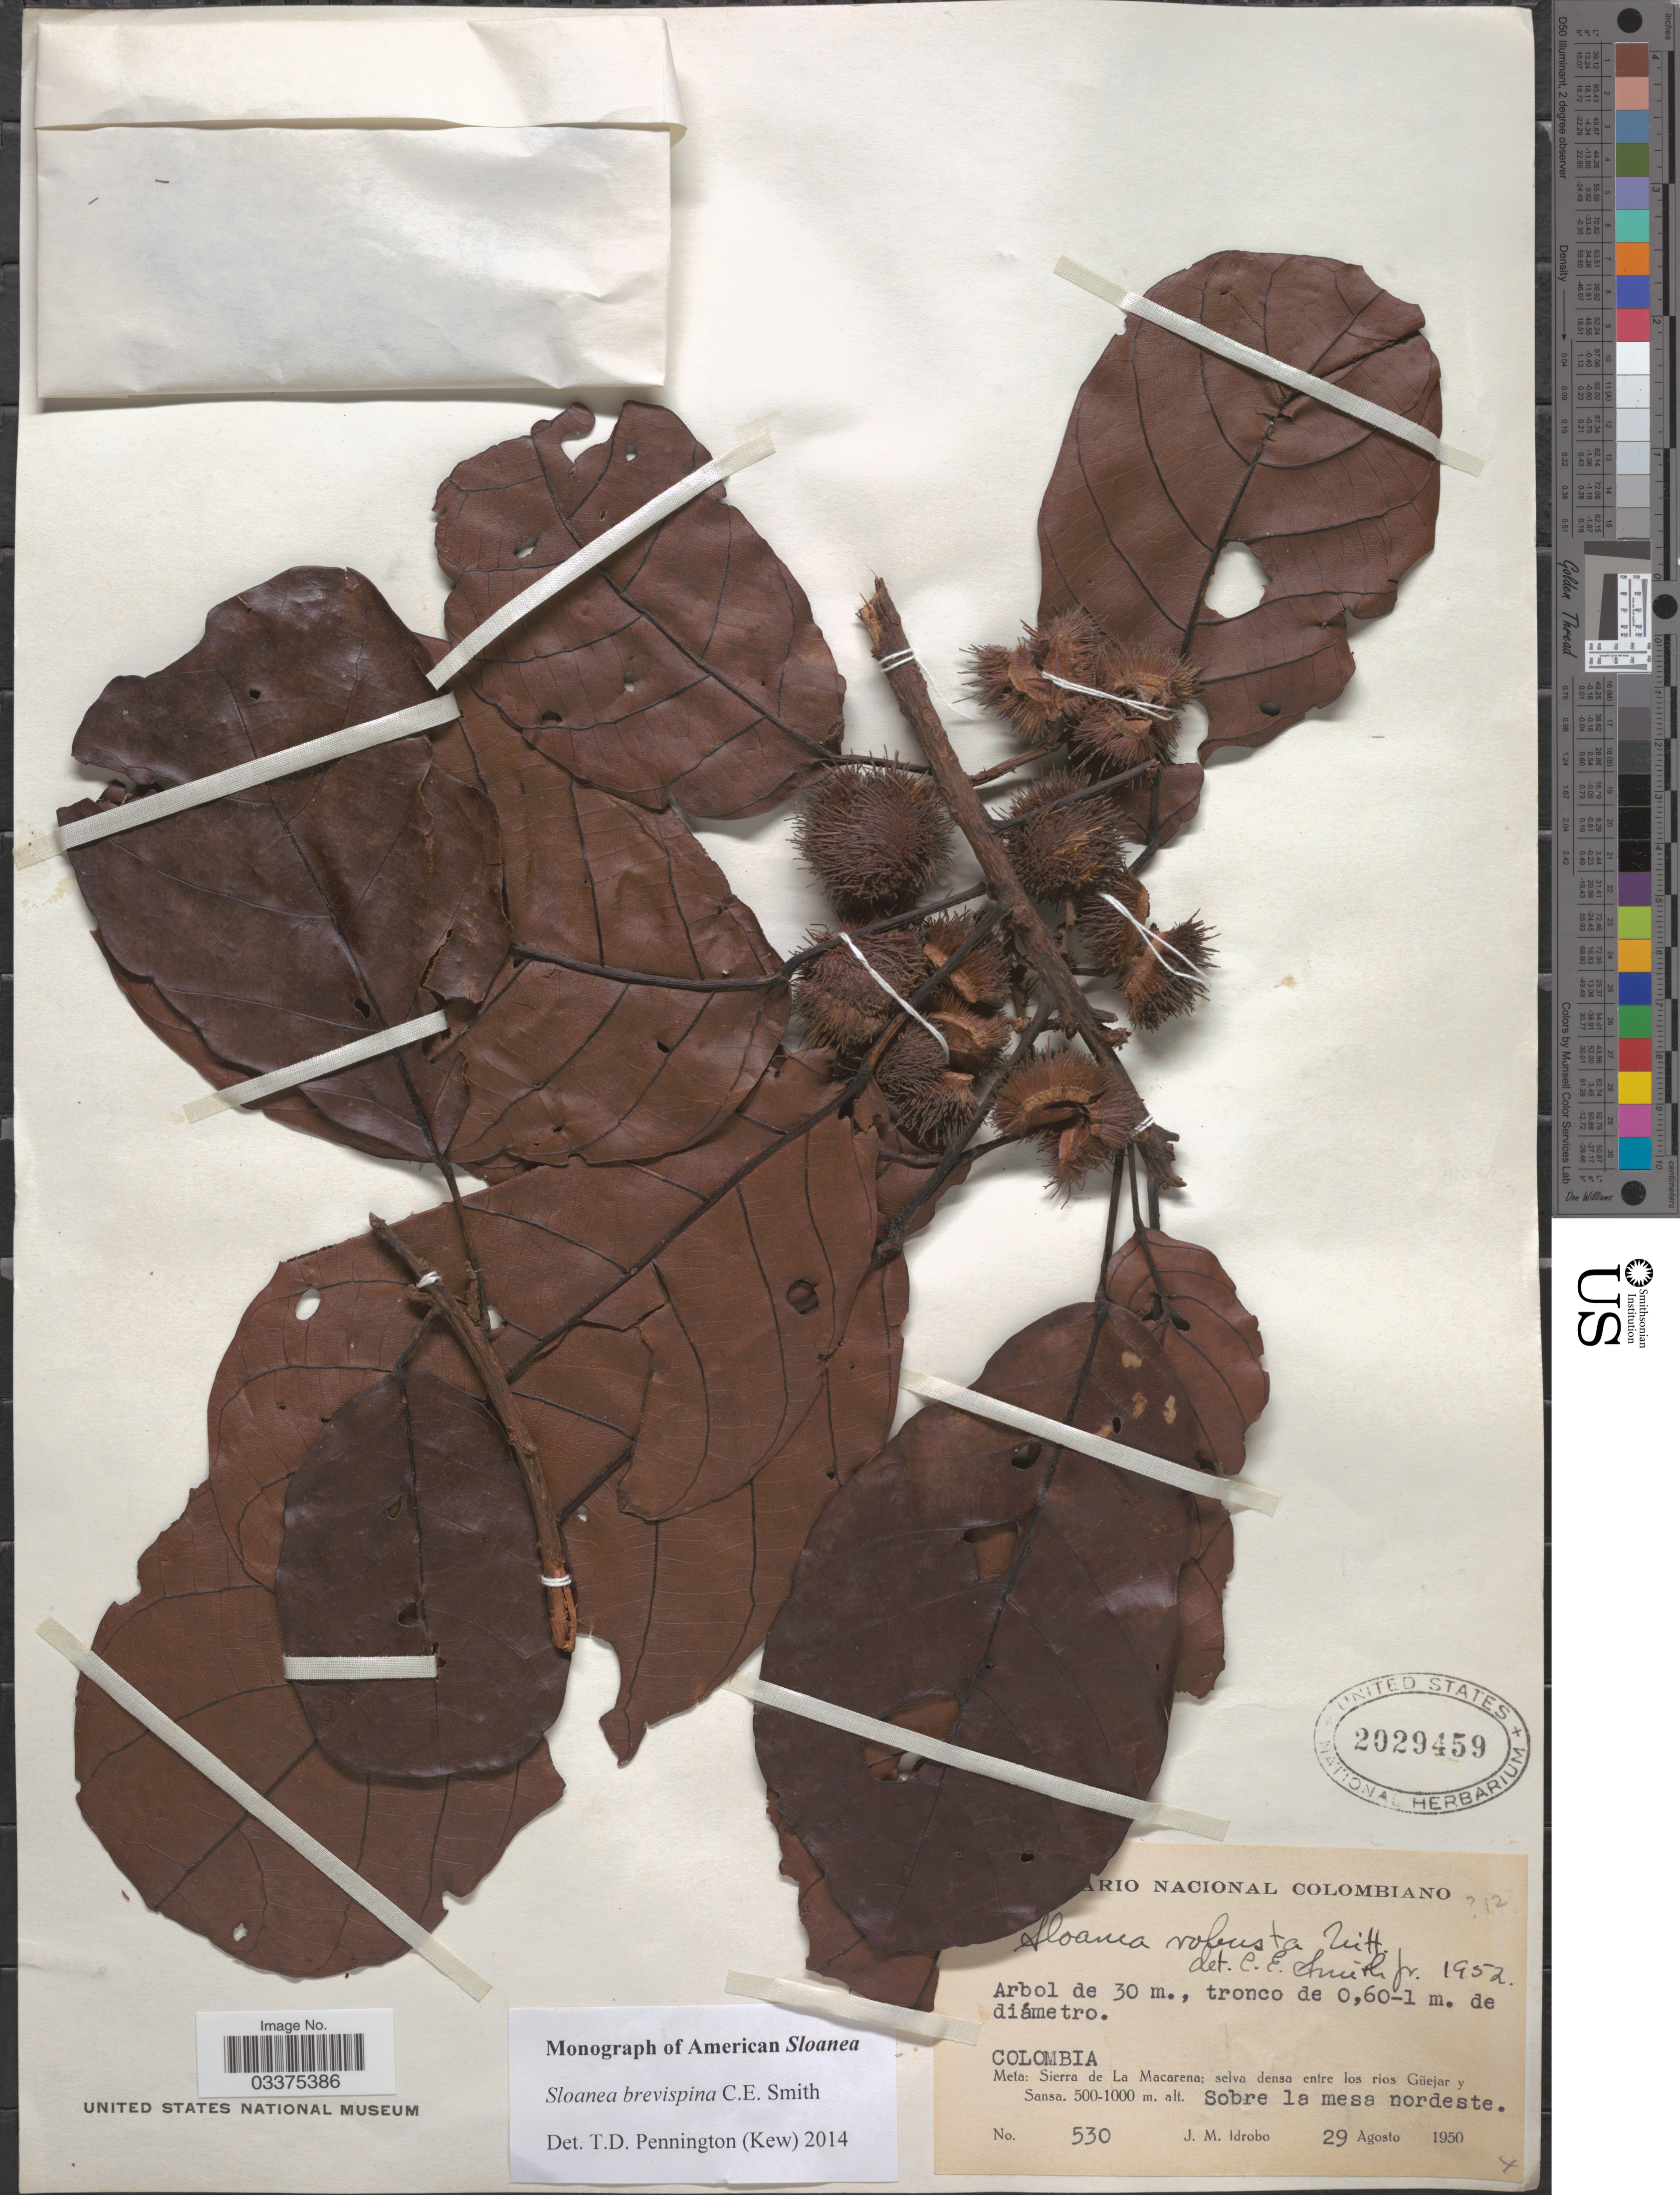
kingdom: Plantae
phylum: Tracheophyta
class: Magnoliopsida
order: Oxalidales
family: Elaeocarpaceae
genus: Sloanea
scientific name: Sloanea brevispina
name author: Earle Sm.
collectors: J. M. Idrobo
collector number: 530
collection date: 1950-08-29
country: Colombia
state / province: Meta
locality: Sierra de La Macarena; selva densa entre los rios Güejar y Sansa.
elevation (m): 500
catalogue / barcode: US 2029459